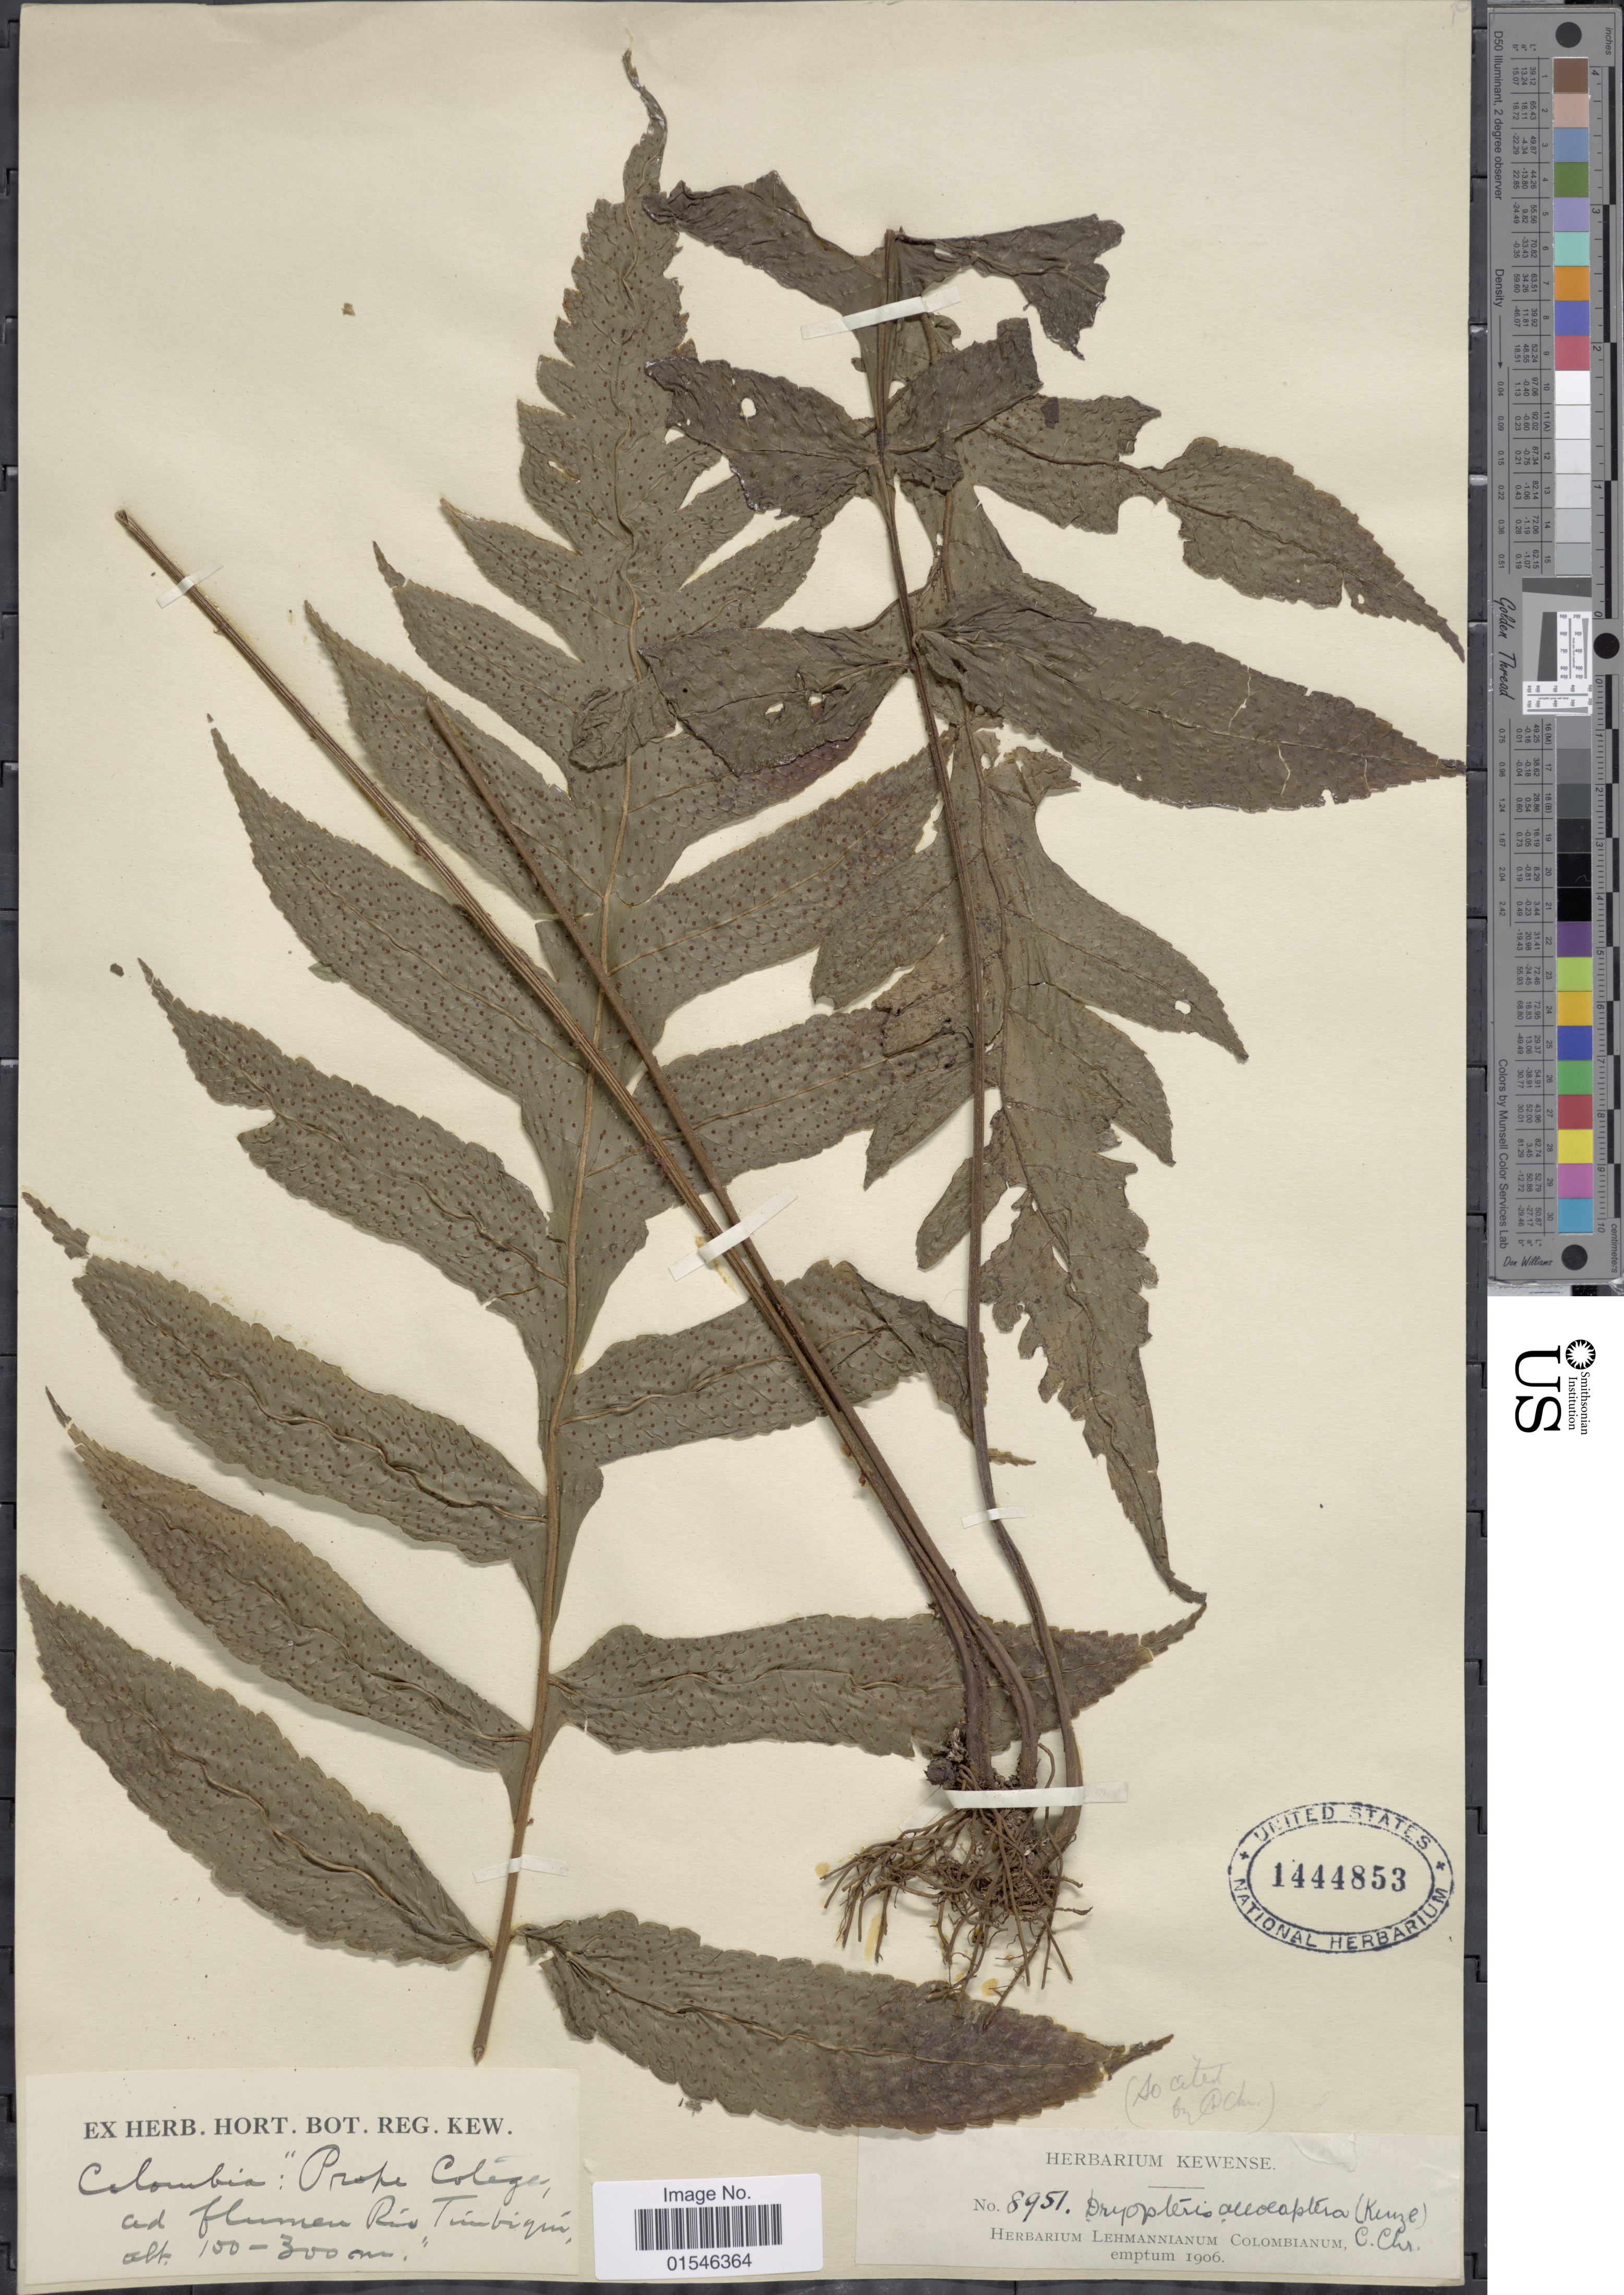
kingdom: Plantae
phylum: Tracheophyta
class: Polypodiopsida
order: Polypodiales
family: Dryopteridaceae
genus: Stigmatopteris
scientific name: Stigmatopteris heterophlebia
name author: (Baker) R.C. Moran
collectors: ex herb. Lehmannianum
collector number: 8951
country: Colombia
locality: Ad flumen Rio Timbiqui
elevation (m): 100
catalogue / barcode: US 1444853